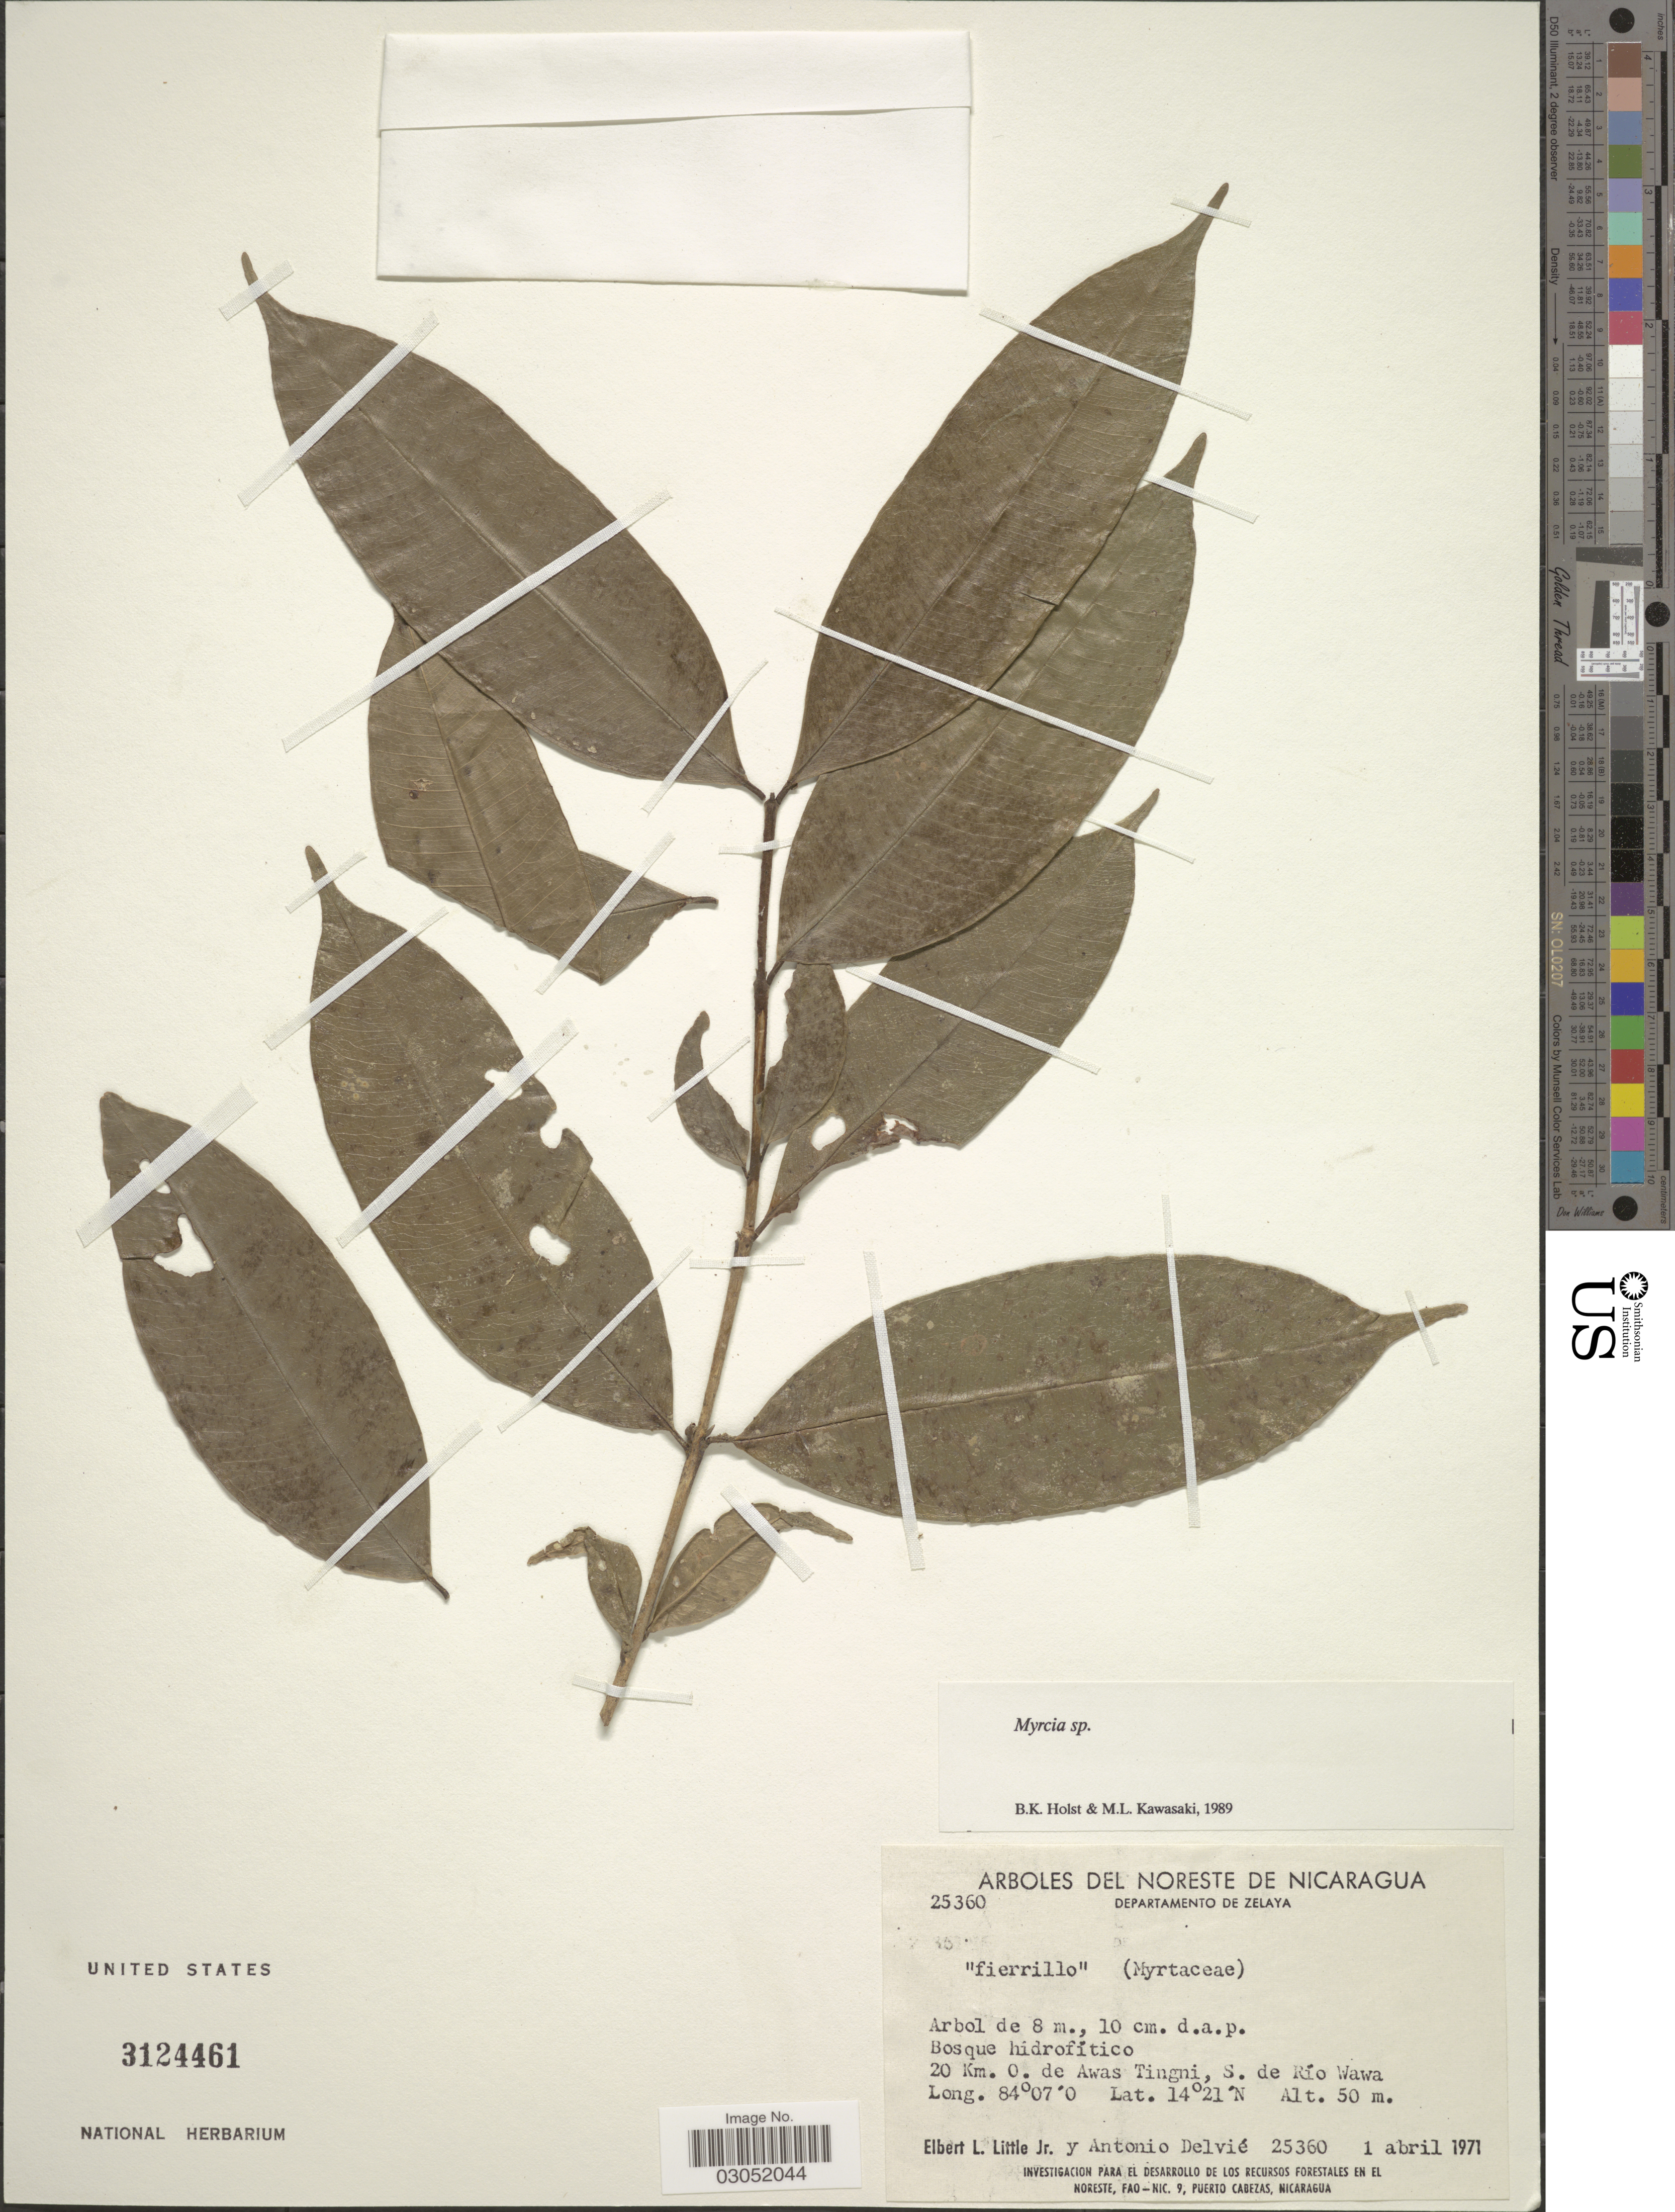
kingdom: Plantae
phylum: Tracheophyta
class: Magnoliopsida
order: Myrtales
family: Myrtaceae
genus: Myrcia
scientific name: Myrcia sp.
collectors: E. L. Little & A. Delvié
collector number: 25360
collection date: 1971-04-01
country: Nicaragua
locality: Noreste de Nicaragua. Departamento de Zelaya. 20 Km. O. de Awas Tingni, S. de Río Wawa.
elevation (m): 50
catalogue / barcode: US 3124461